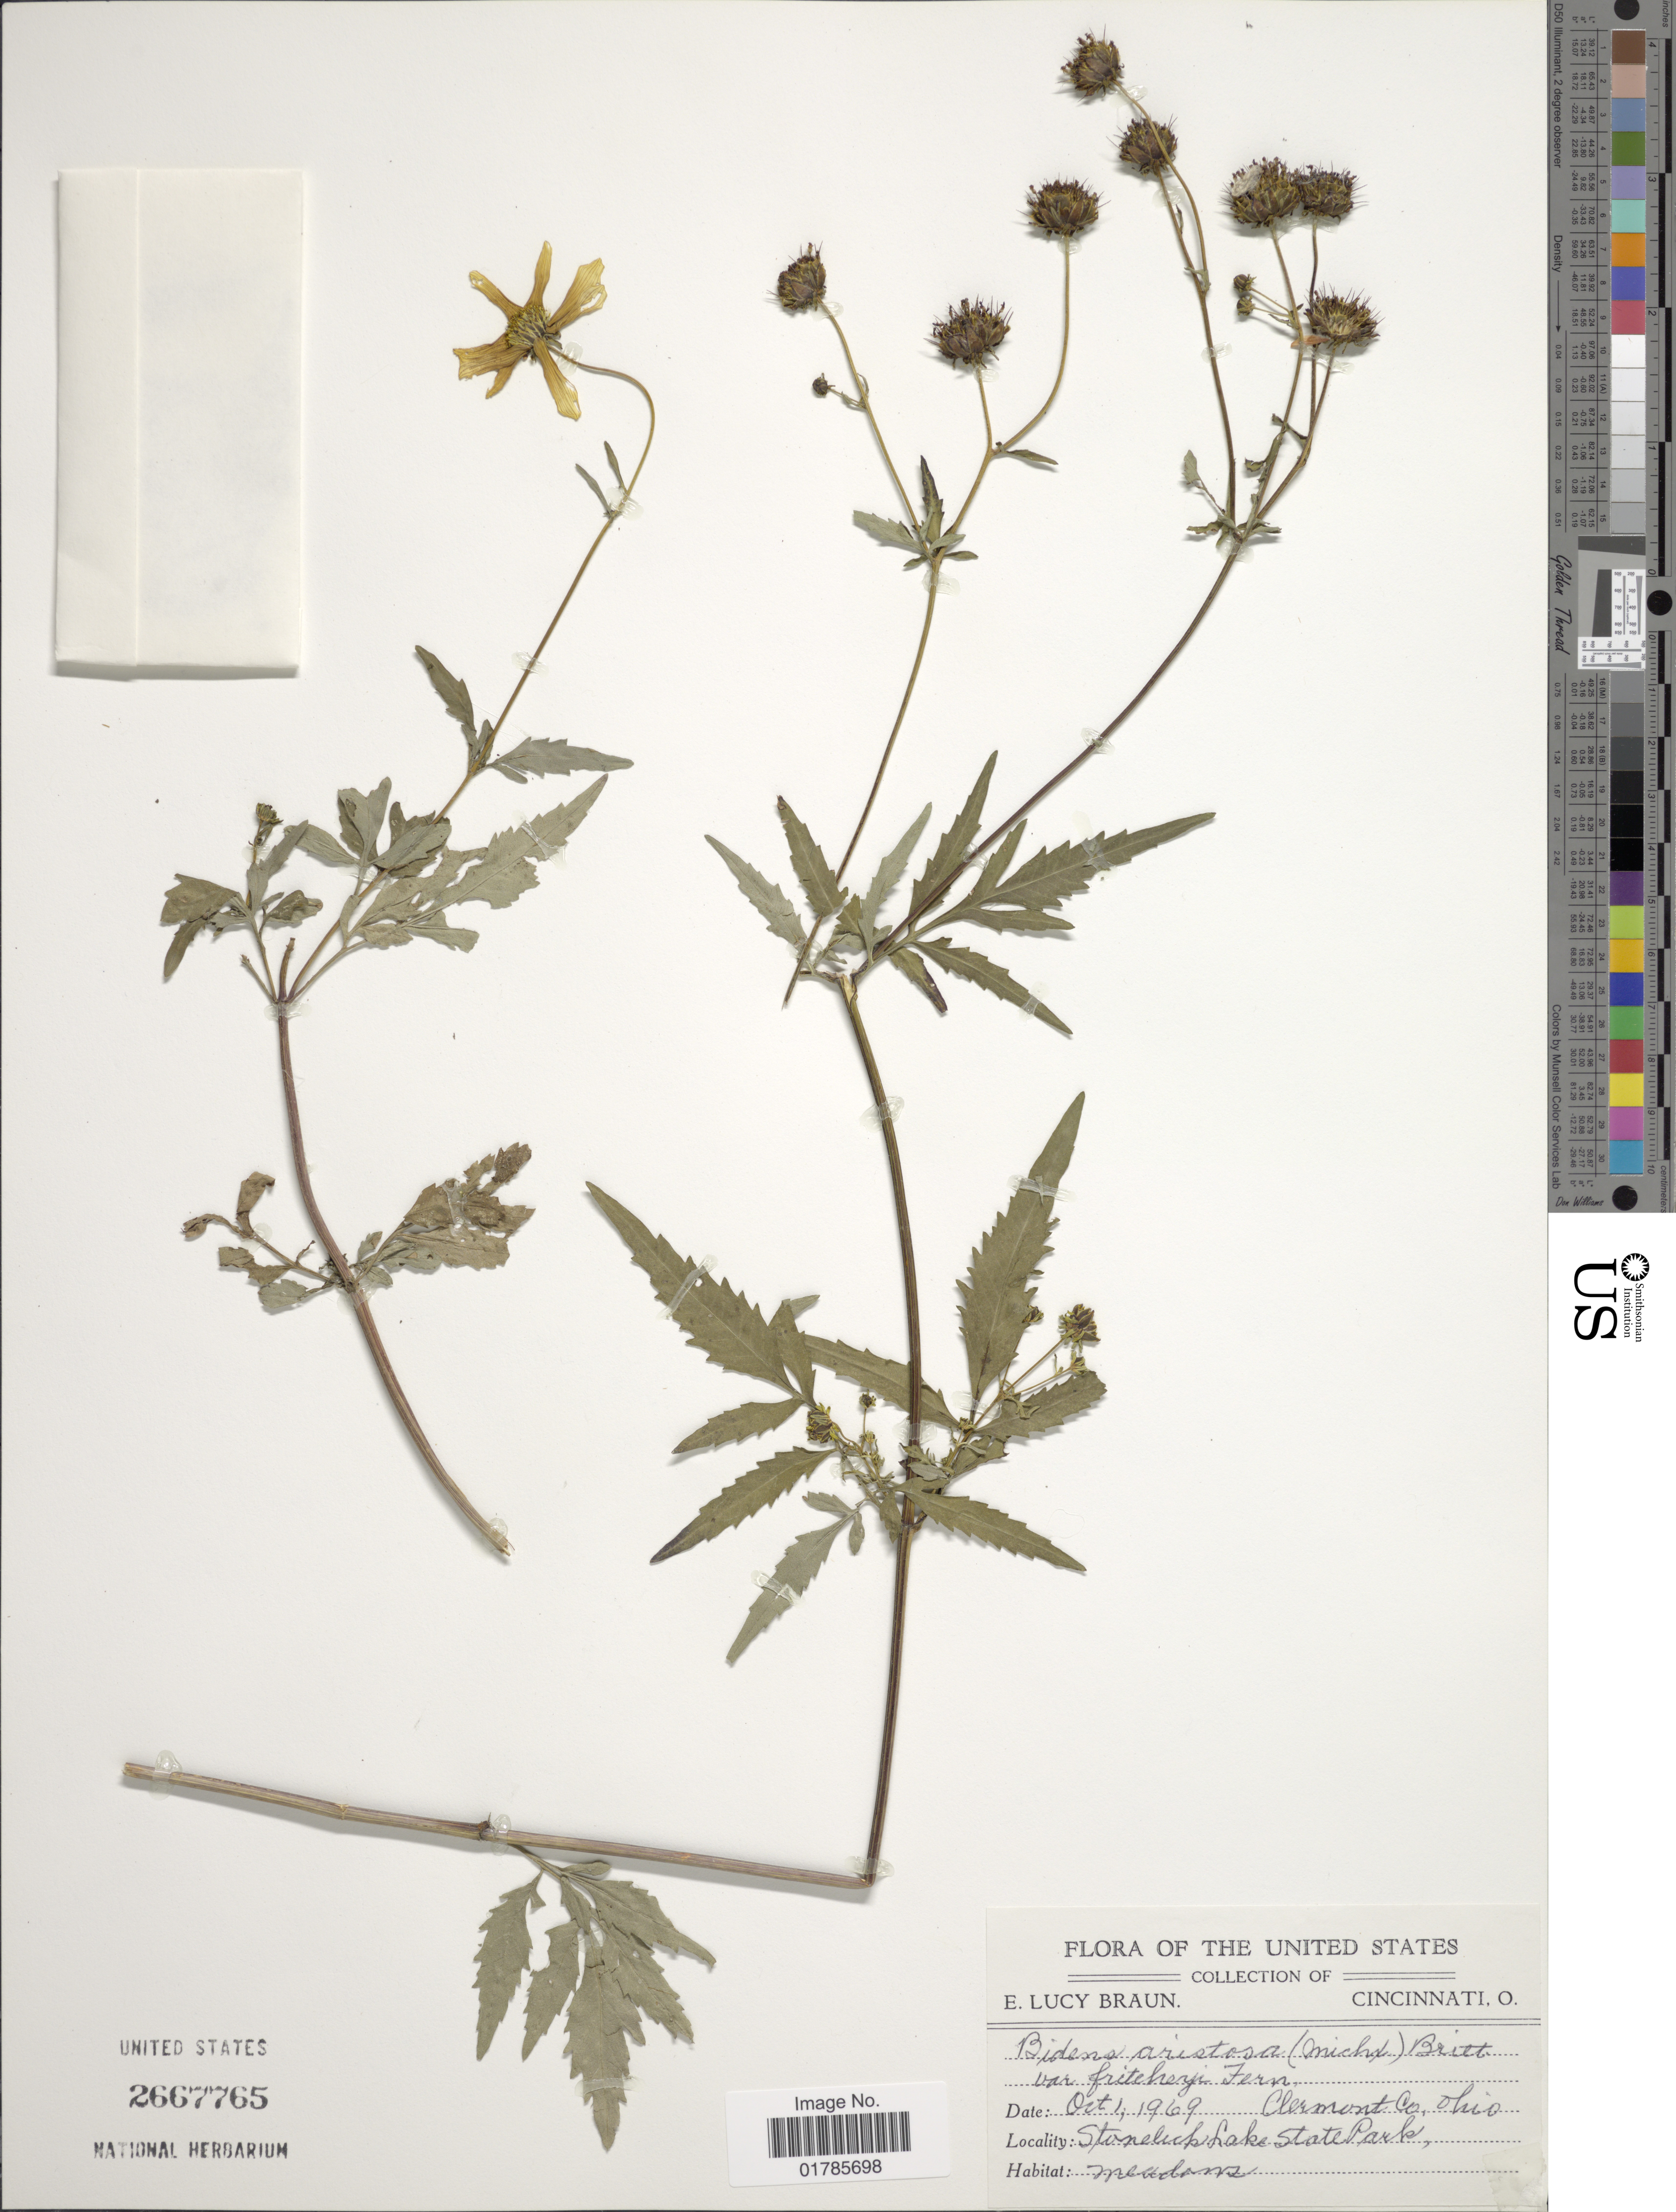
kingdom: Plantae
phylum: Tracheophyta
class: Magnoliopsida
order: Asterales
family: Asteraceae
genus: Bidens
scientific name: Bidens aristosa var. fritcheyi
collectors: E. L. Braun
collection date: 1969-10-01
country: United States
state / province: Ohio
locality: Clermont Co., Stonelick Lake State Park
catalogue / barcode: US 2667765